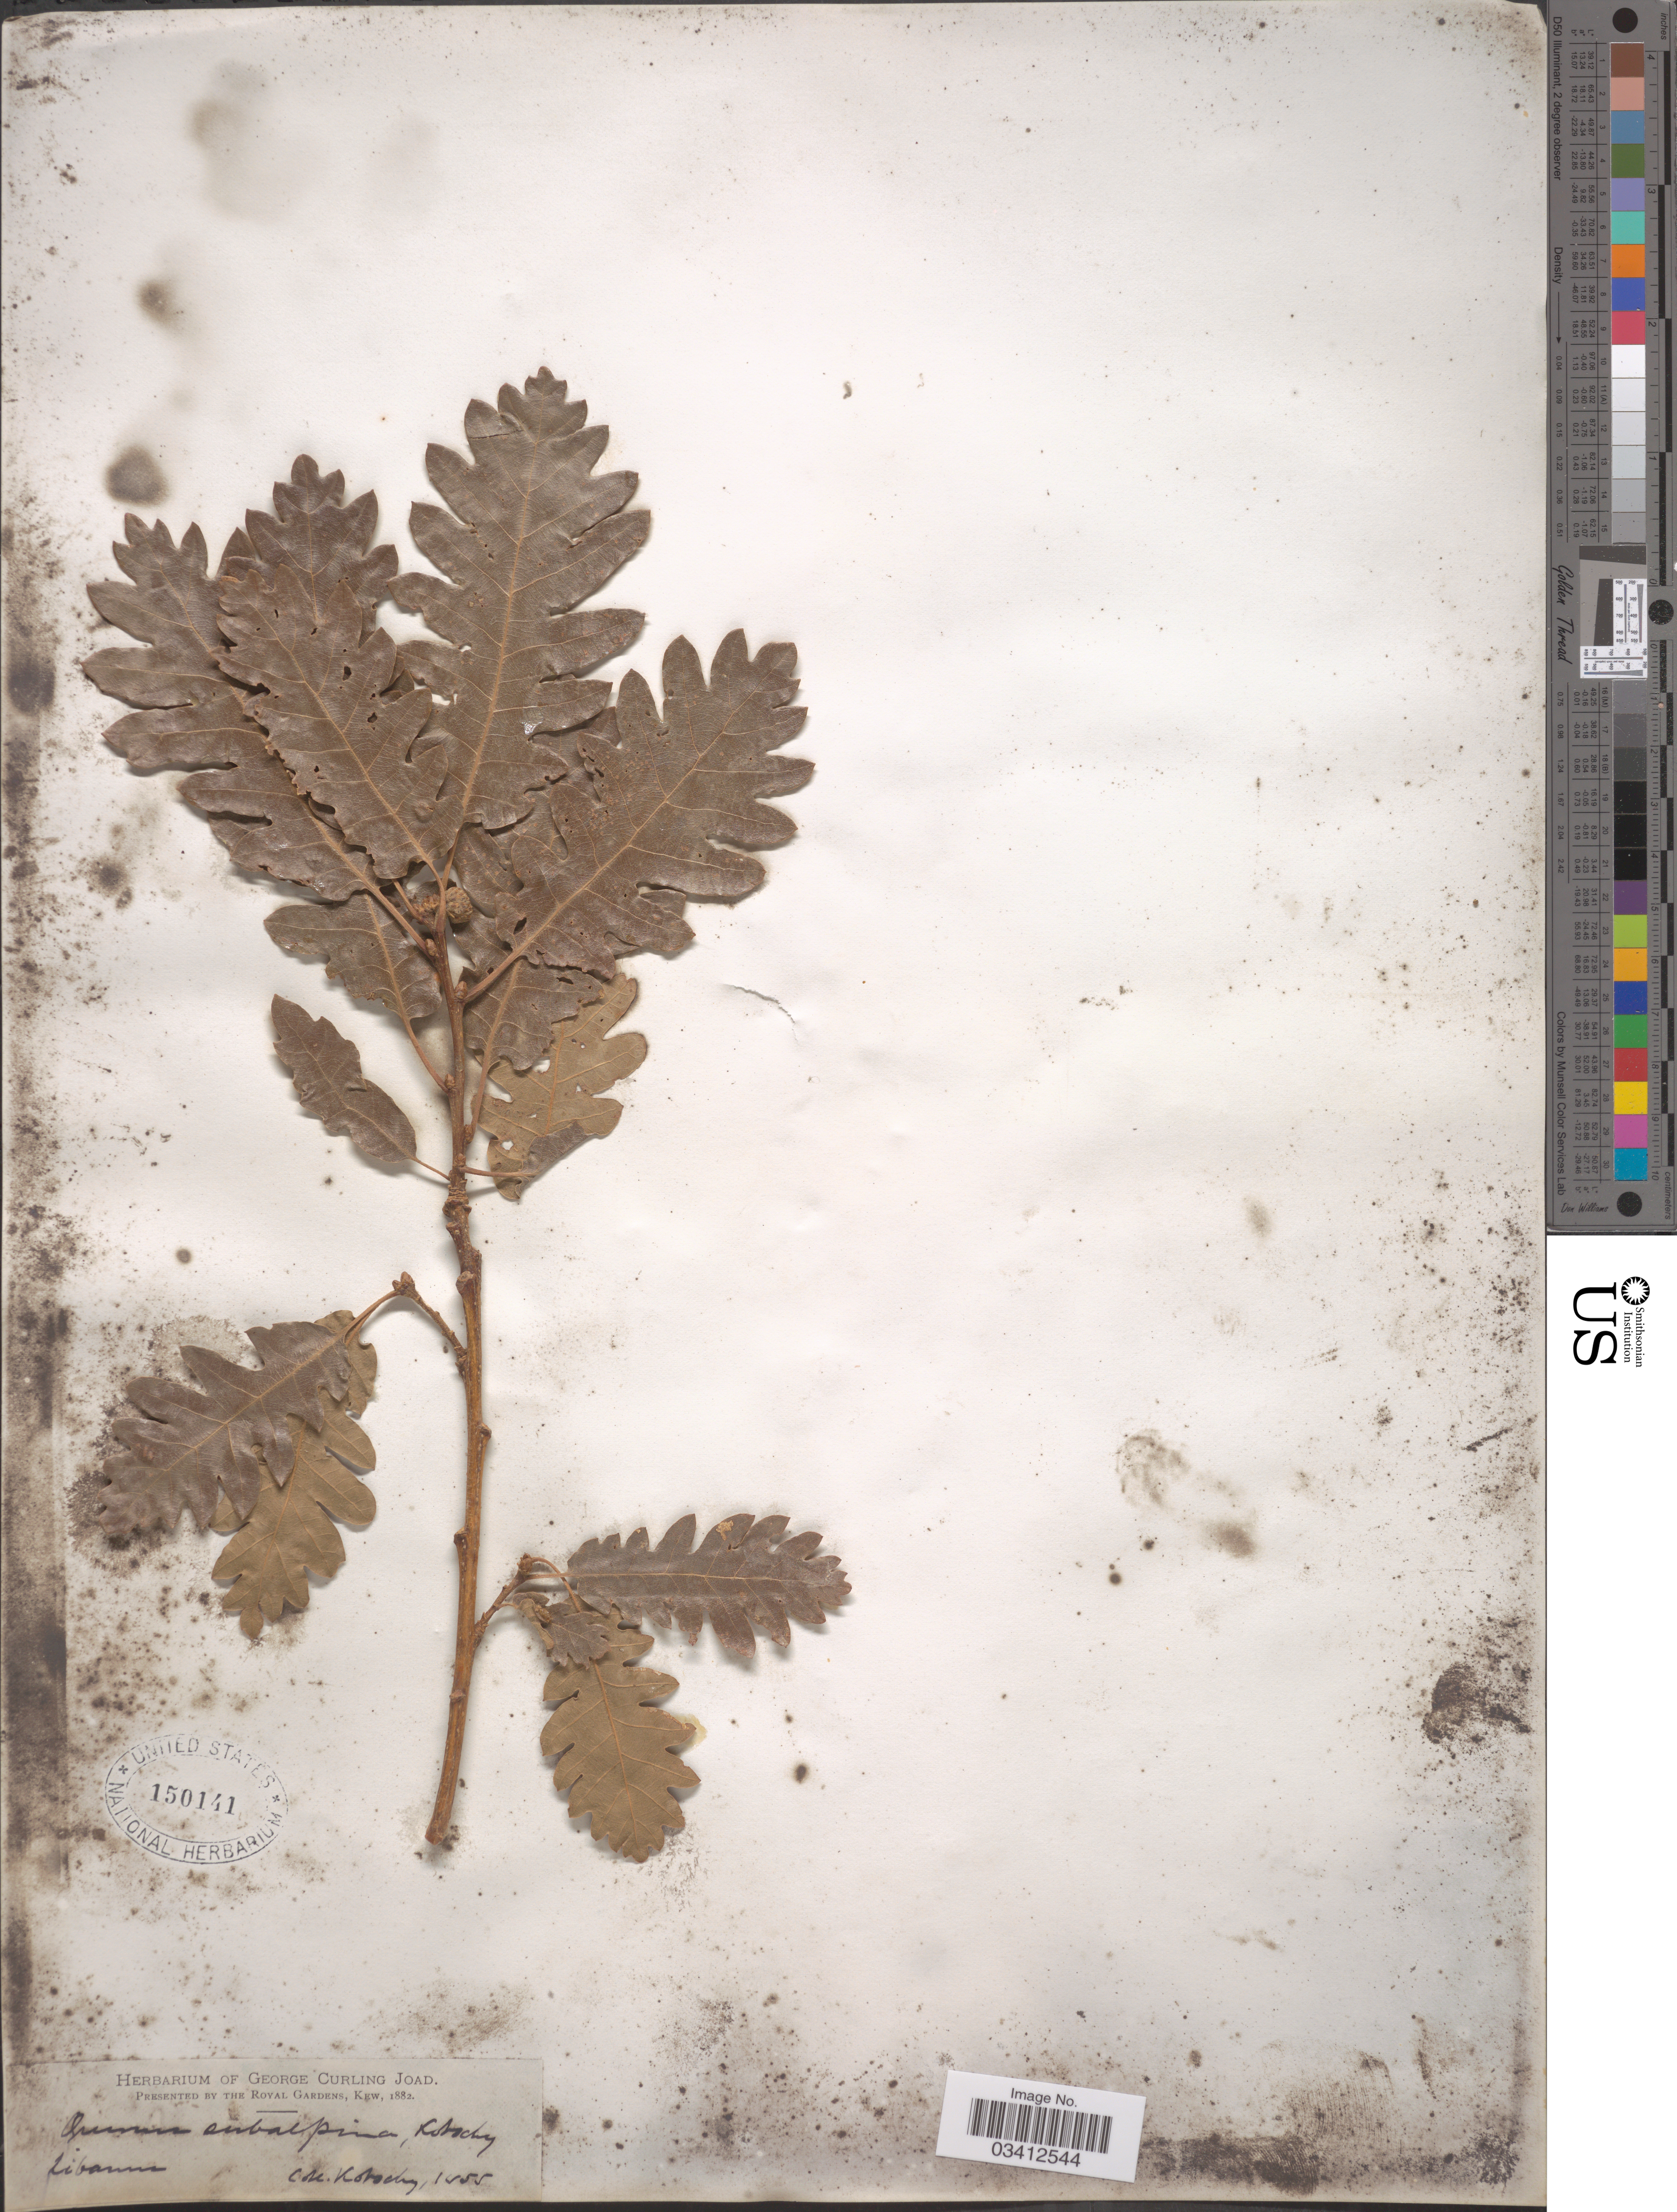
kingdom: Plantae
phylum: Tracheophyta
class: Magnoliopsida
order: Fagales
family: Fagaceae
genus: Quercus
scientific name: Quercus sp.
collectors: C. Kotschy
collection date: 1855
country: Lebanon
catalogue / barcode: US 150141